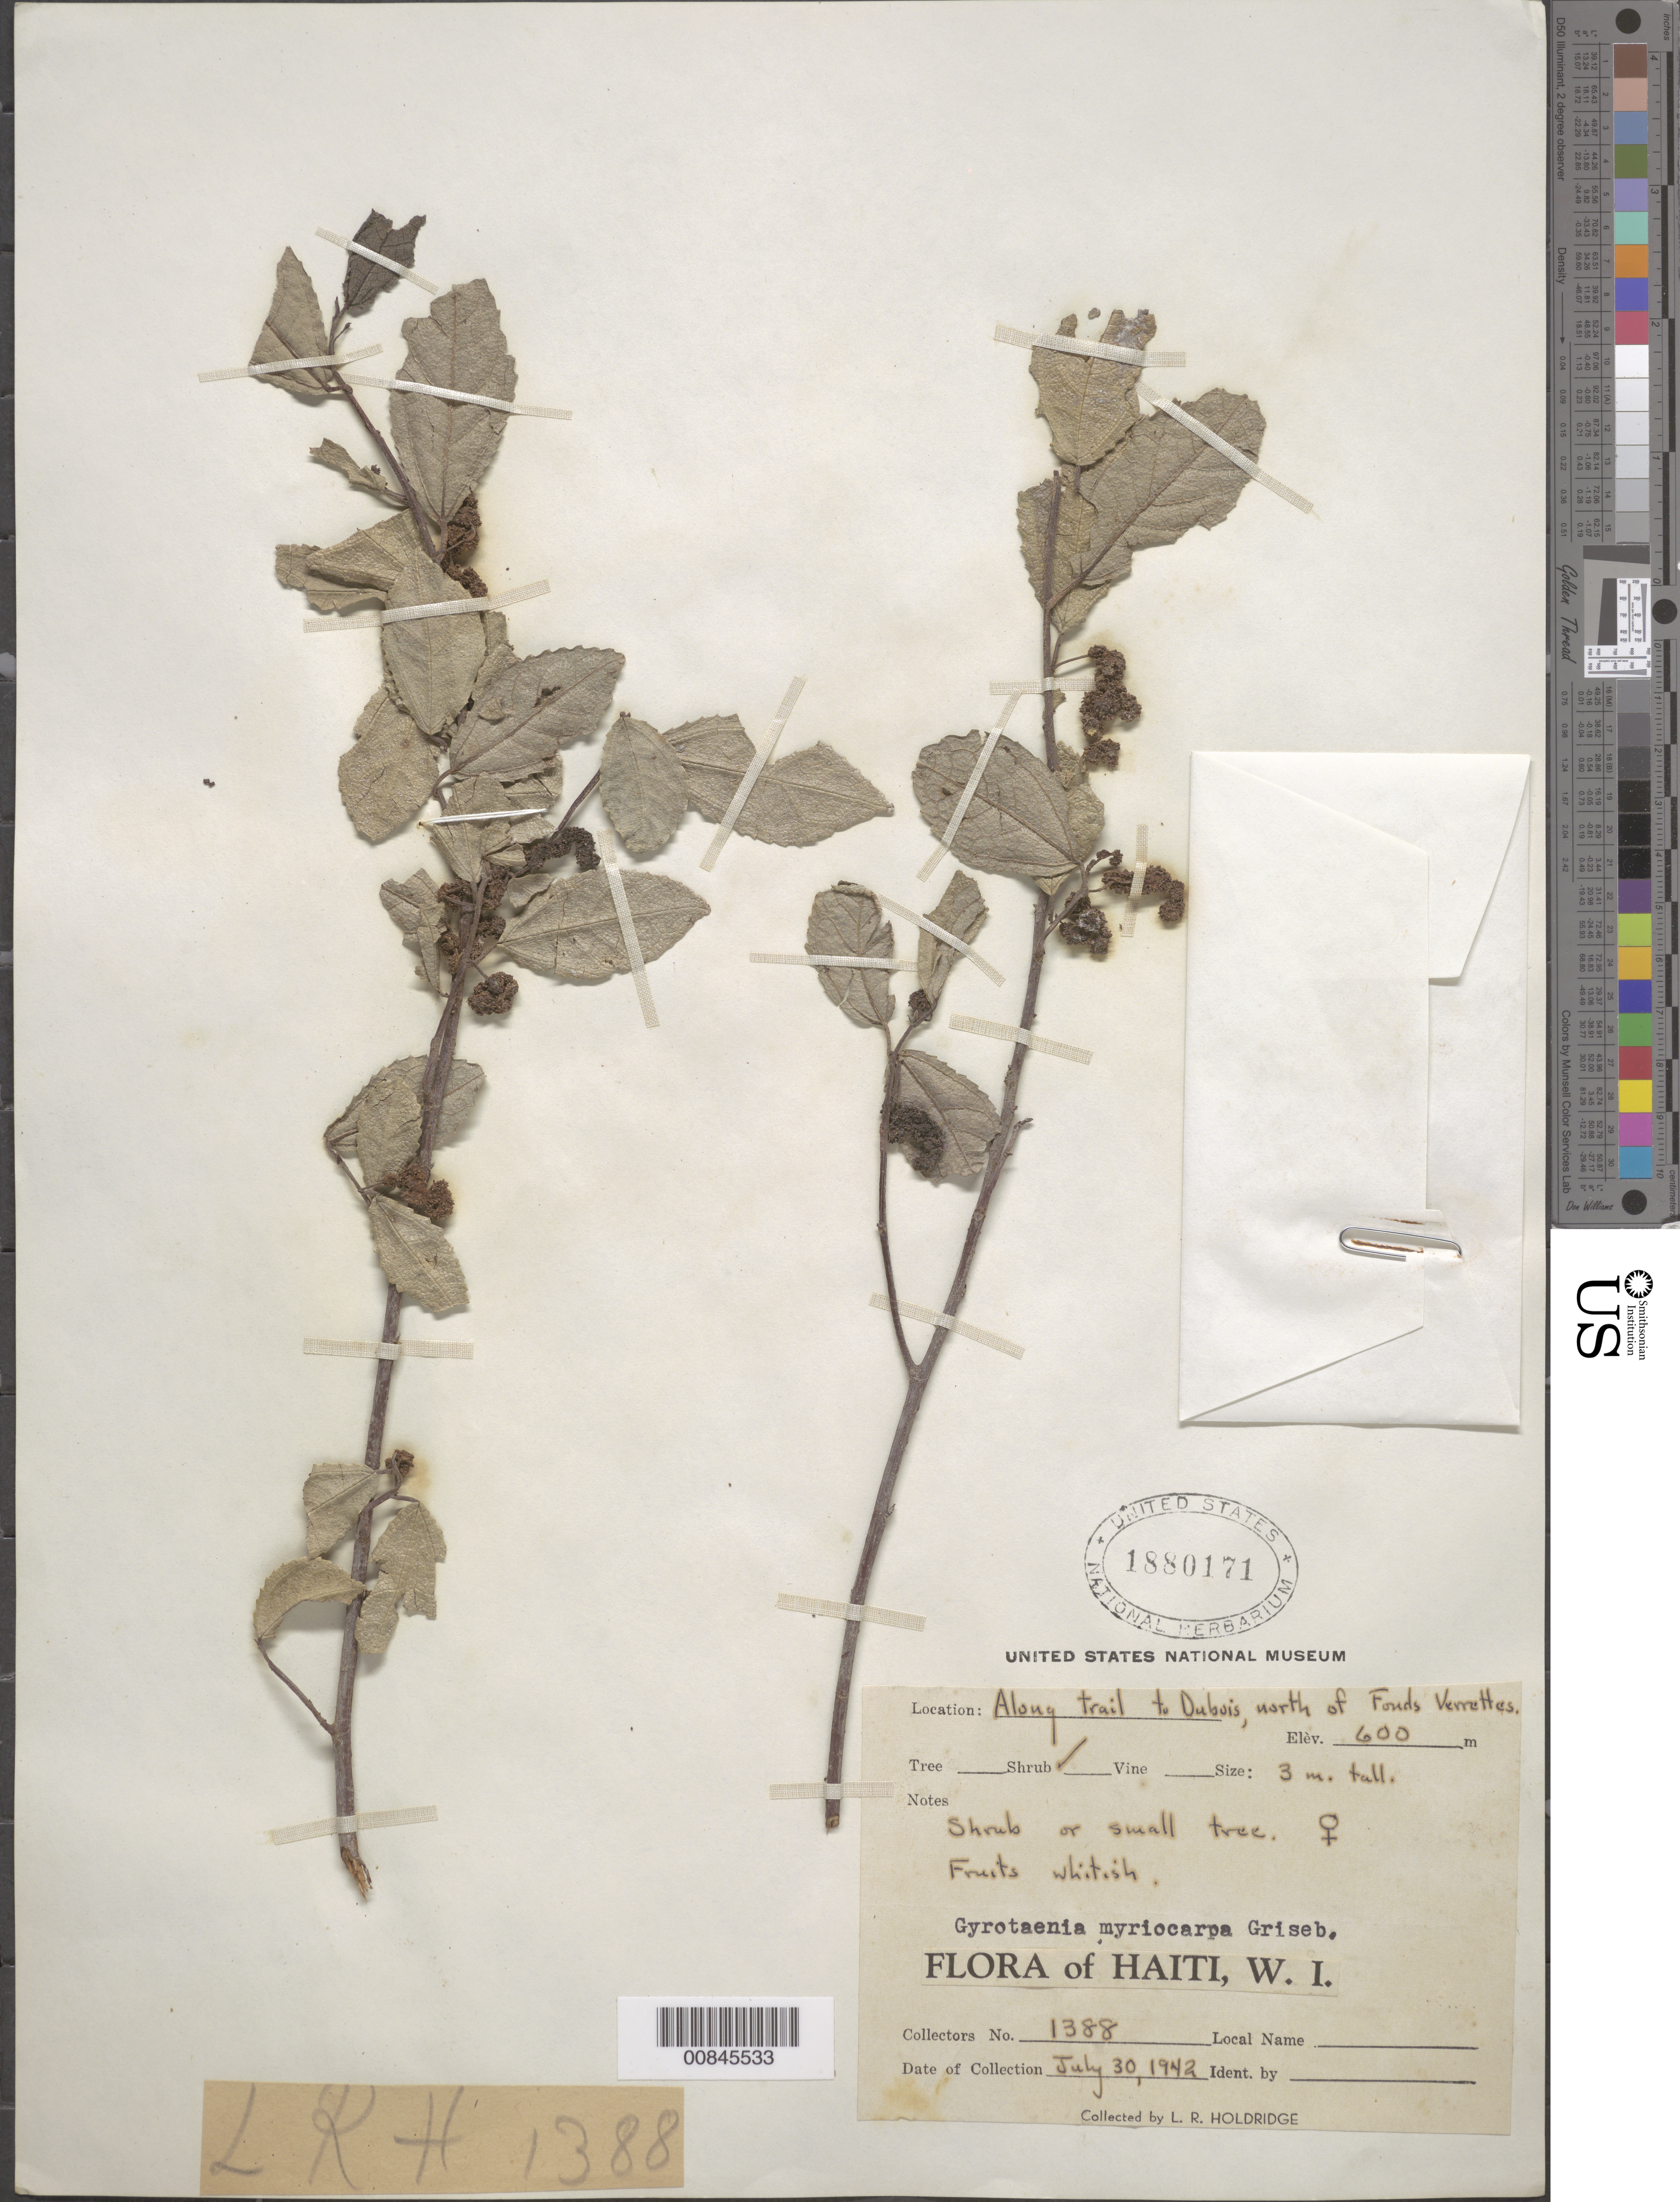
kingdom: Plantae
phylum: Tracheophyta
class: Magnoliopsida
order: Rosales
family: Urticaceae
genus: Gyrotaenia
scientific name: Gyrotaenia myriocarpa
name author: Griseb.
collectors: L. Holdridge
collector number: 1388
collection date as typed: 30 Jul 1942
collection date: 1942-07-30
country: Haiti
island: Hispaniola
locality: Along trail to Dubois, north of Fonds Verrettes.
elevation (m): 600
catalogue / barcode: US 1880171